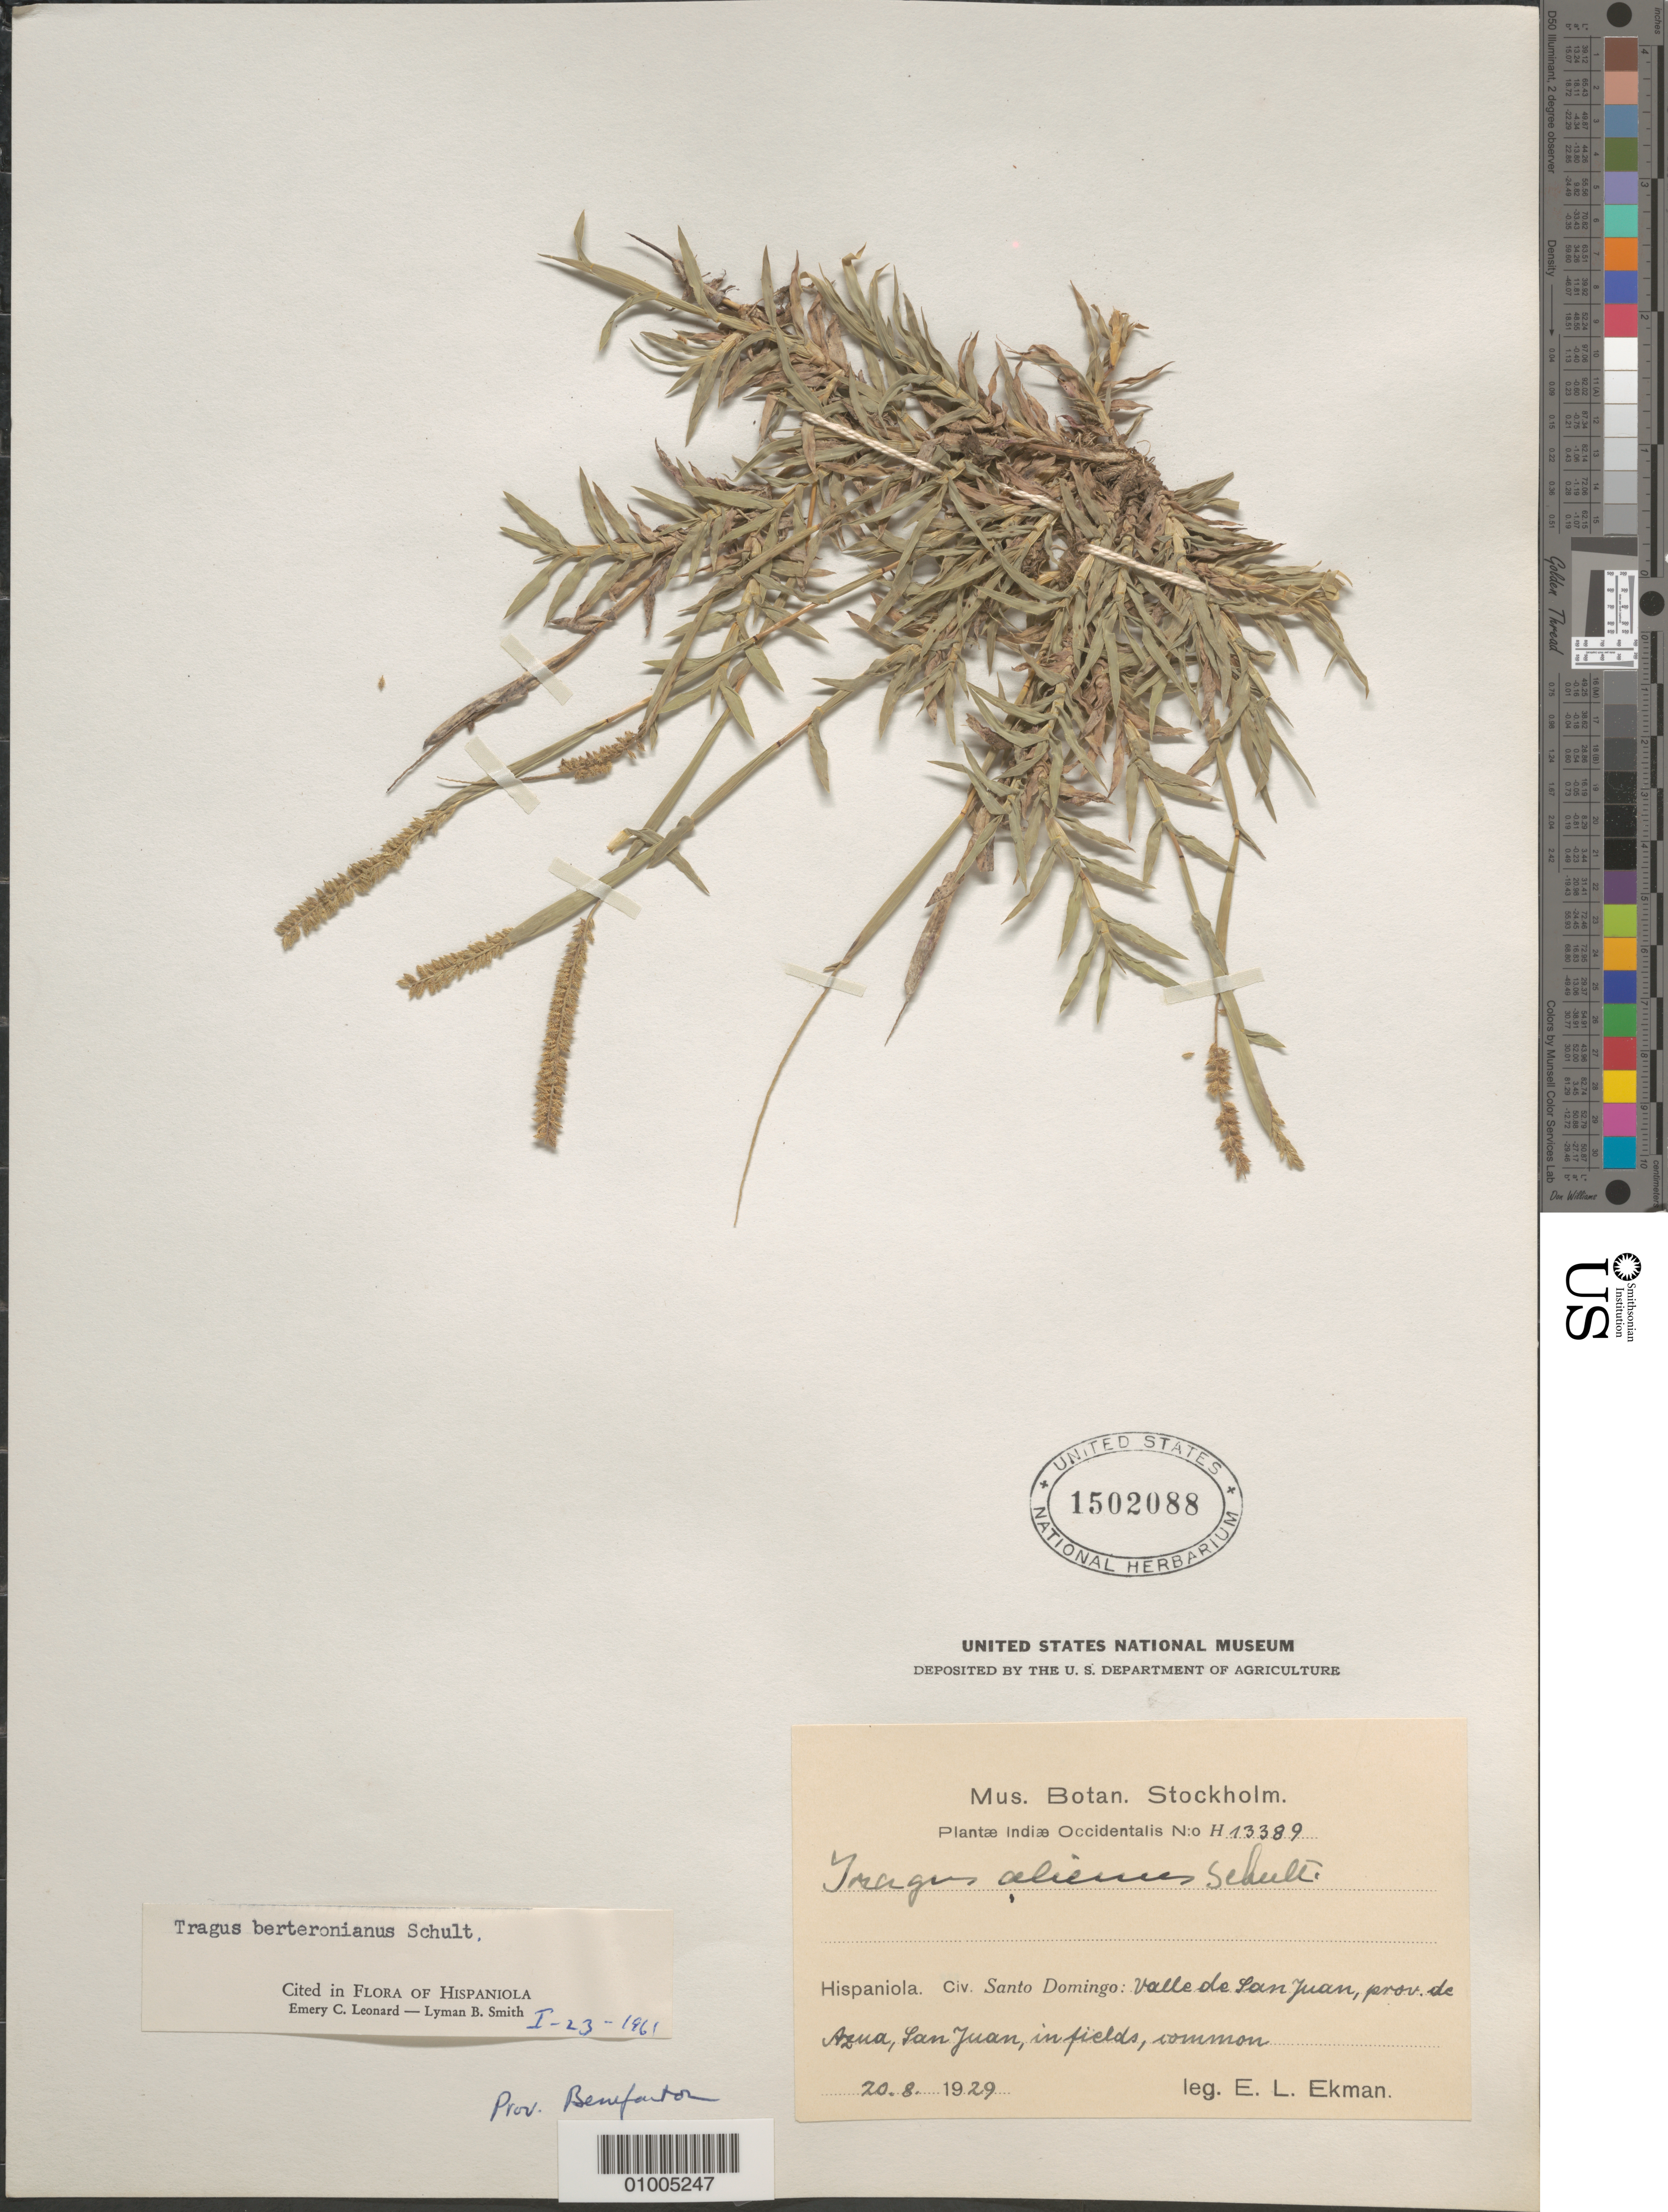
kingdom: Plantae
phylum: Tracheophyta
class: Liliopsida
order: Poales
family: Poaceae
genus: Tragus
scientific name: Tragus berteronianus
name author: Schult.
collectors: E. L. Ekman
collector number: H 13389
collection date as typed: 20 Aug 1929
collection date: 1929-08-20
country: Dominican Republic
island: Hispaniola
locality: Santo Domingo: Valle de San Juan, prov de Agua, San Juan, in fields, common.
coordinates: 0 N, 0 E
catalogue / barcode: US 1502088